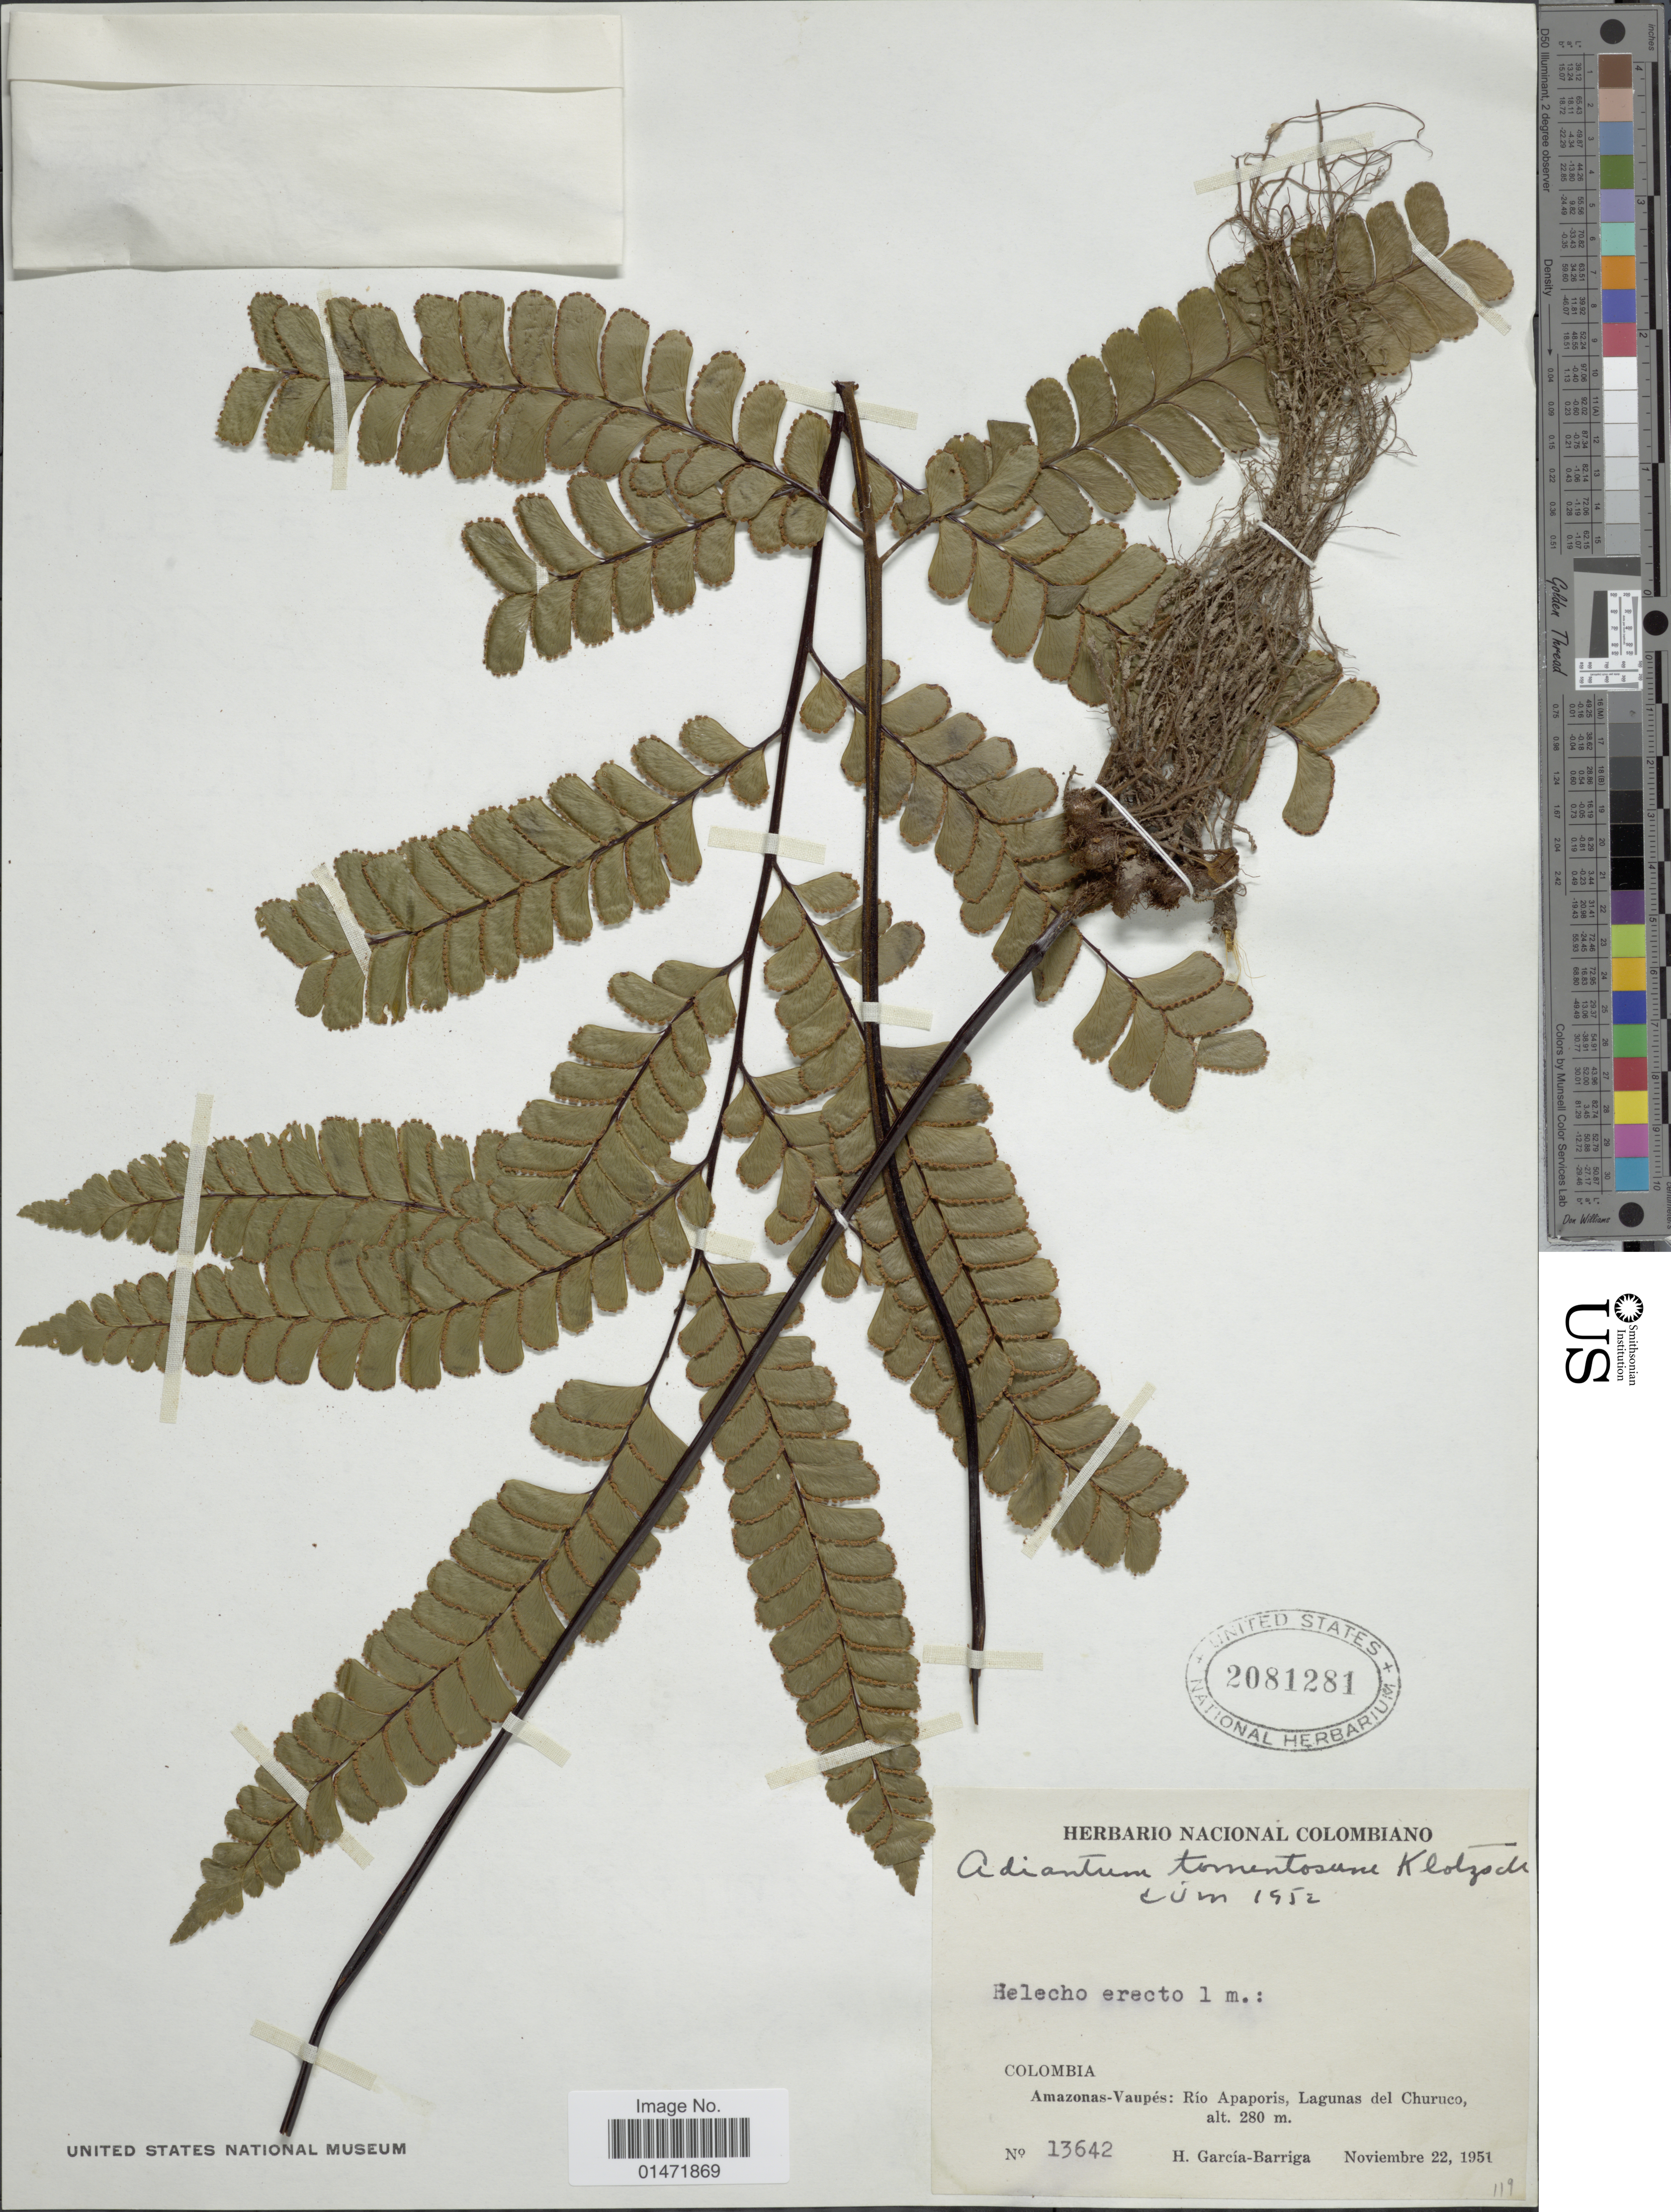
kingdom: Plantae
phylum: Tracheophyta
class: Polypodiopsida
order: Polypodiales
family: Pteridaceae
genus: Adiantum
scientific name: Adiantum tomentosum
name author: Klotzsch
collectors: H. García Barriga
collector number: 13642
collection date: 1951-11-22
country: Colombia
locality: Amazonas-Vaupés: Río Apaporis, Lagunas del Churuco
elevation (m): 280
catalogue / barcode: US 2081281